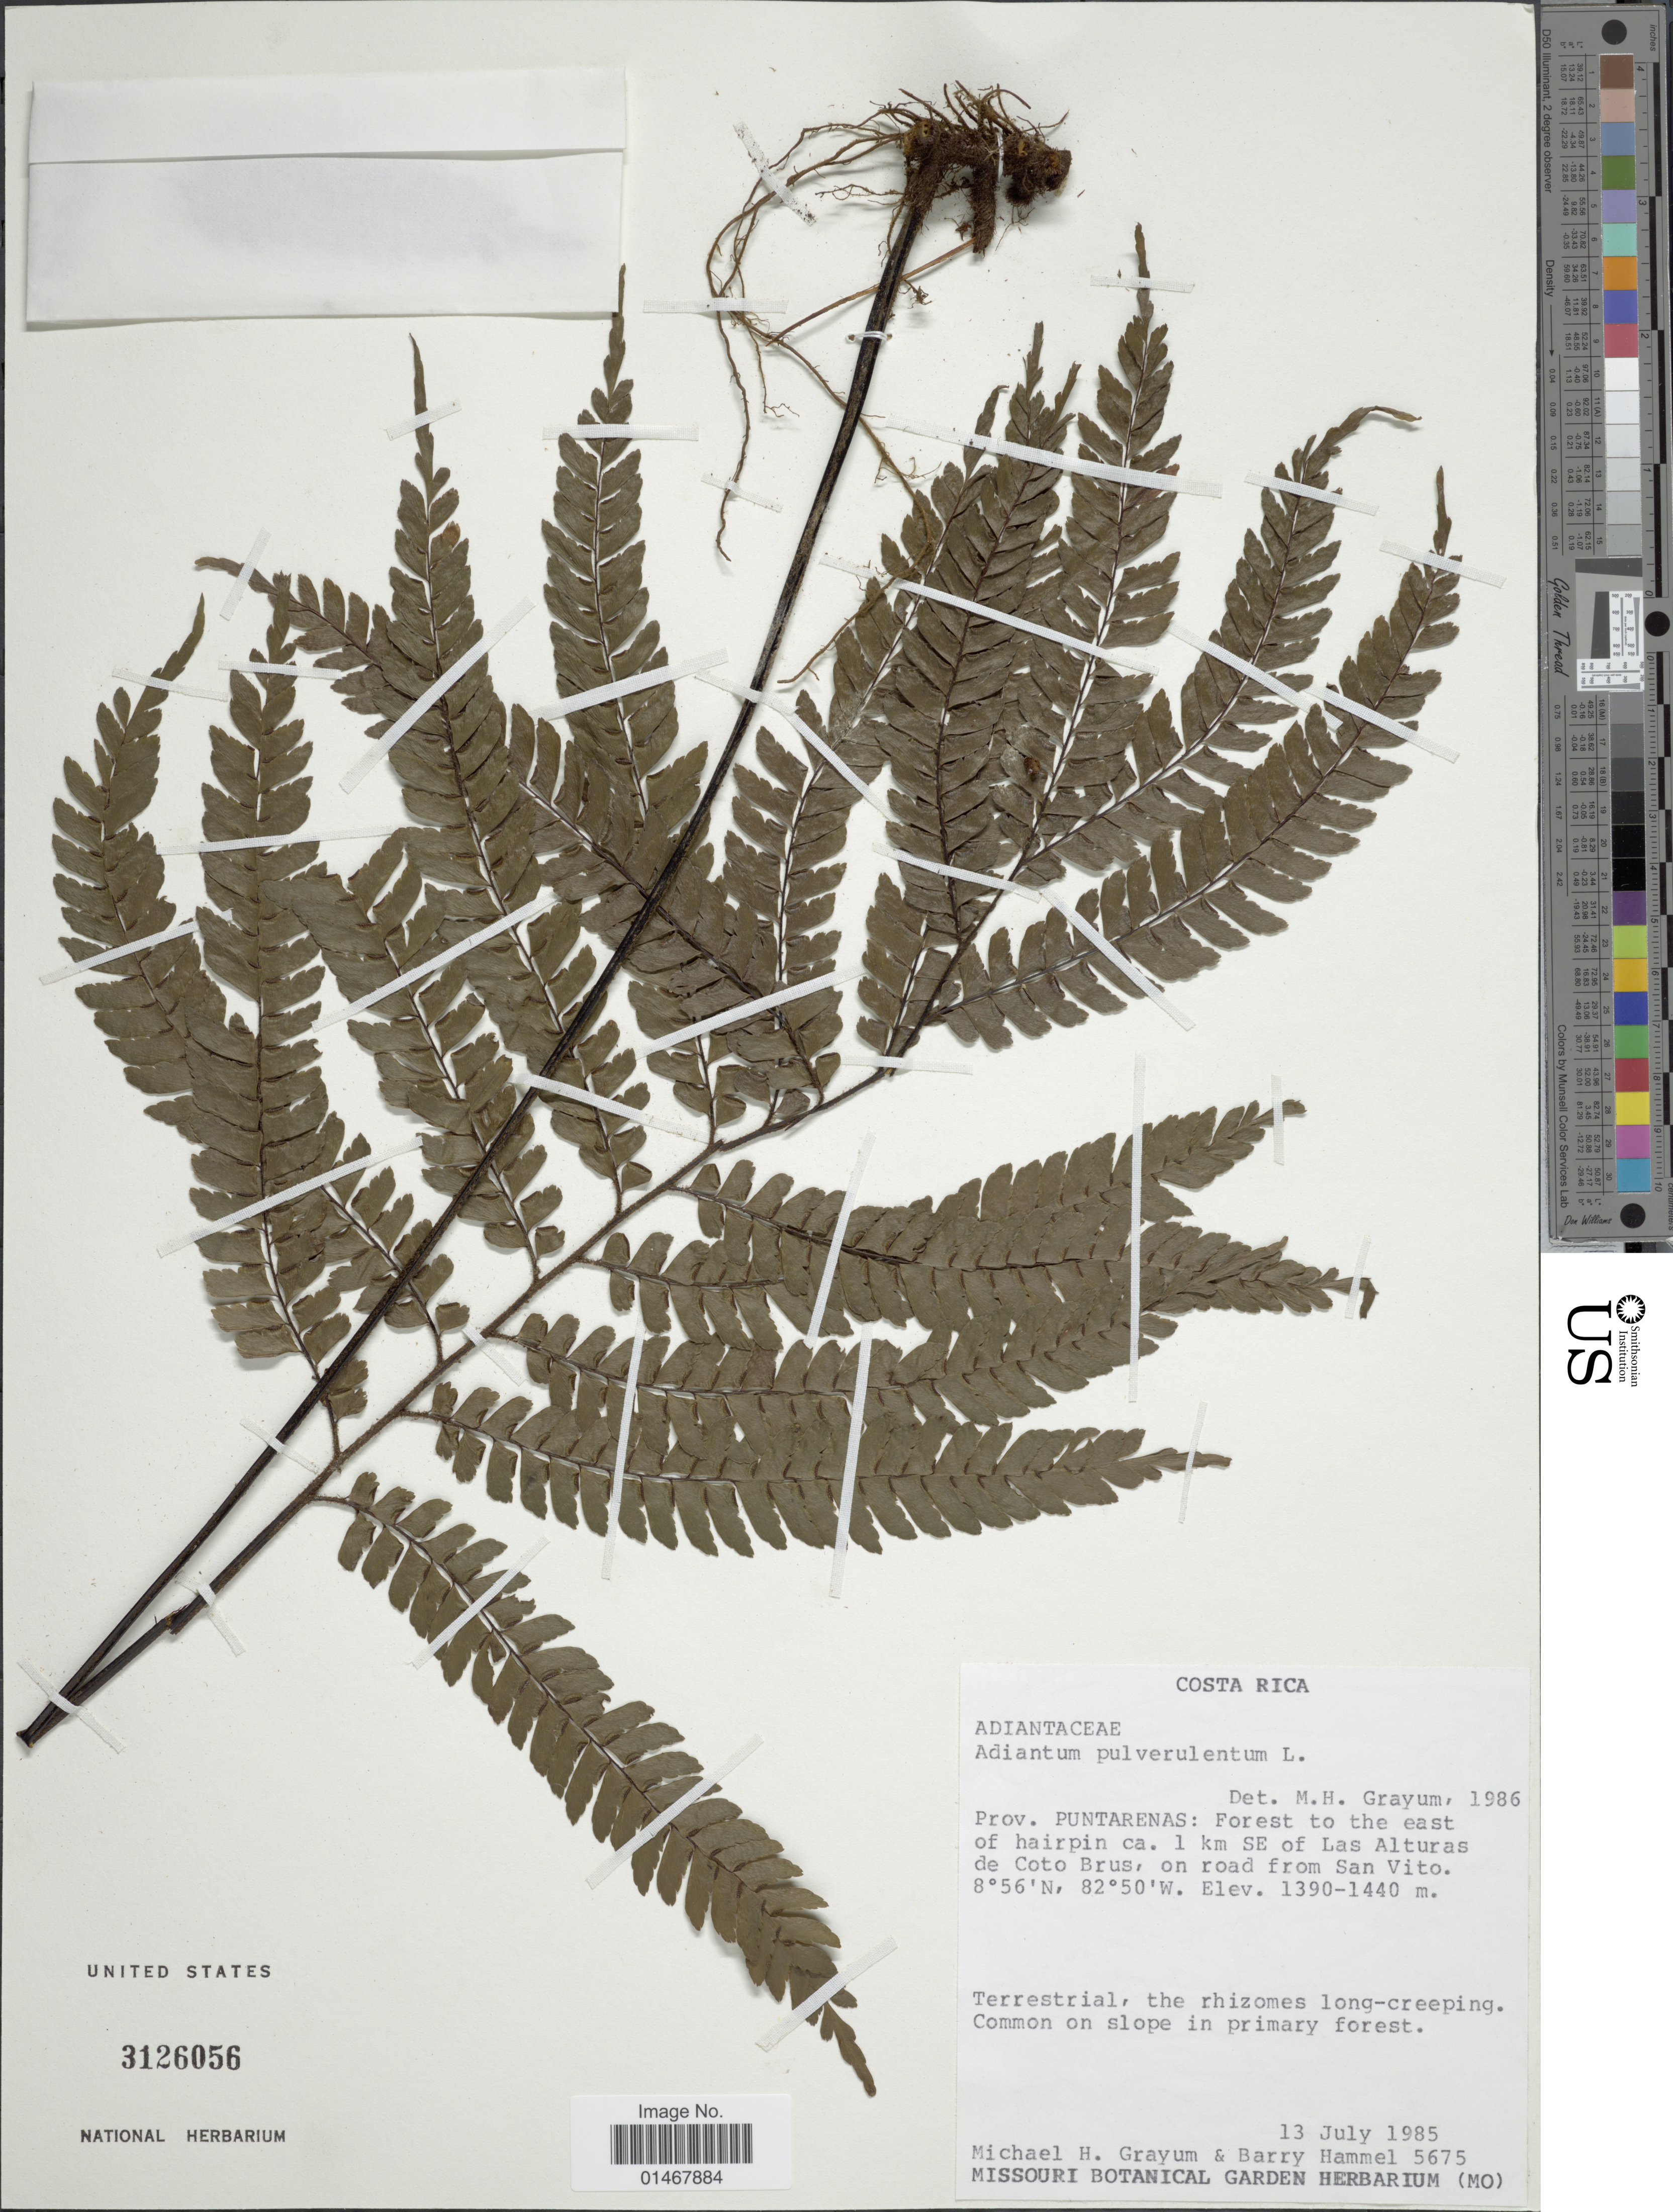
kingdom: Plantae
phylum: Tracheophyta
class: Polypodiopsida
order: Polypodiales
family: Pteridaceae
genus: Adiantum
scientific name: Adiantum pulverulentum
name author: L.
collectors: M. H. Grayum & B. Hammel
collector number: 5675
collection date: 1985-07-13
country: Costa Rica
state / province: Puntarenas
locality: Forest to the east of hairpin ca. 1 km SE of Kas Alturas de Coto Brus, on road from San Vito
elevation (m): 1390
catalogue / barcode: US 3126056